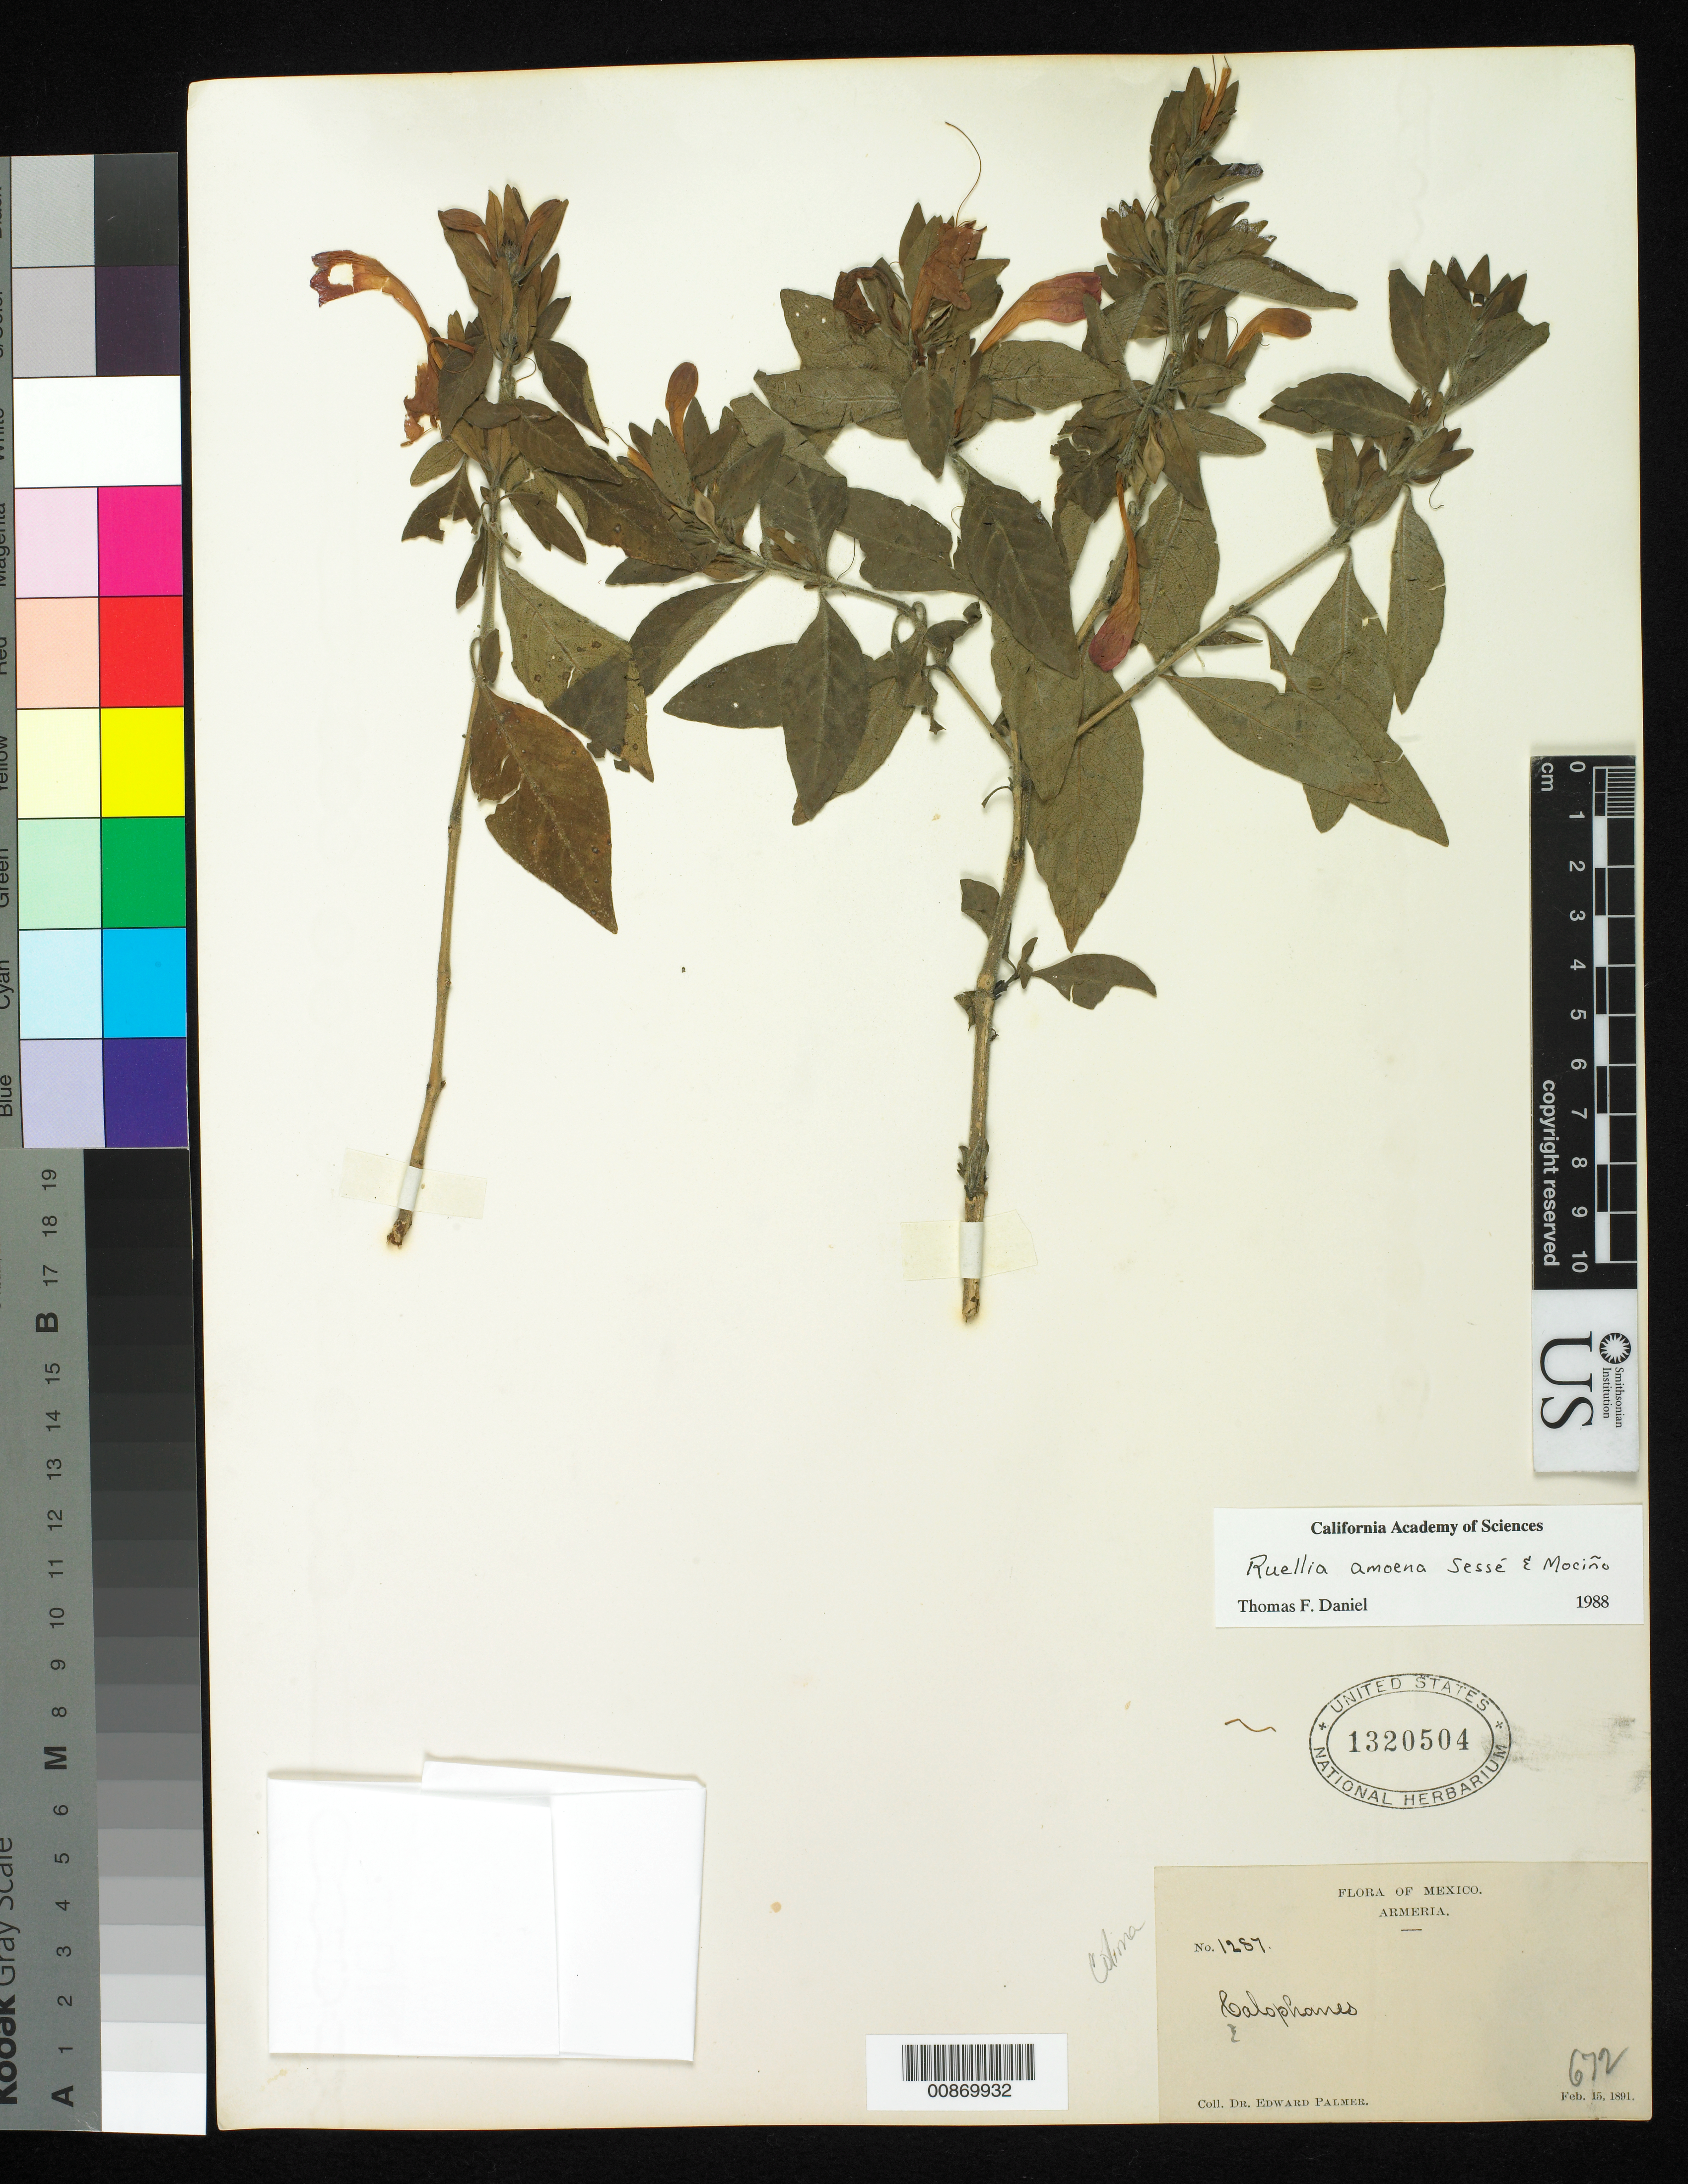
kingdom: Plantae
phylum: Tracheophyta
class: Magnoliopsida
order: Lamiales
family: Acanthaceae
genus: Ruellia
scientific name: Ruellia amoena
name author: Sessé & Moc.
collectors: E. Palmer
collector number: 1287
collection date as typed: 15 Feb 1891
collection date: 1891-02-15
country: Mexico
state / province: Colima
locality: Armeria, Colima.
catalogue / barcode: US 1320504